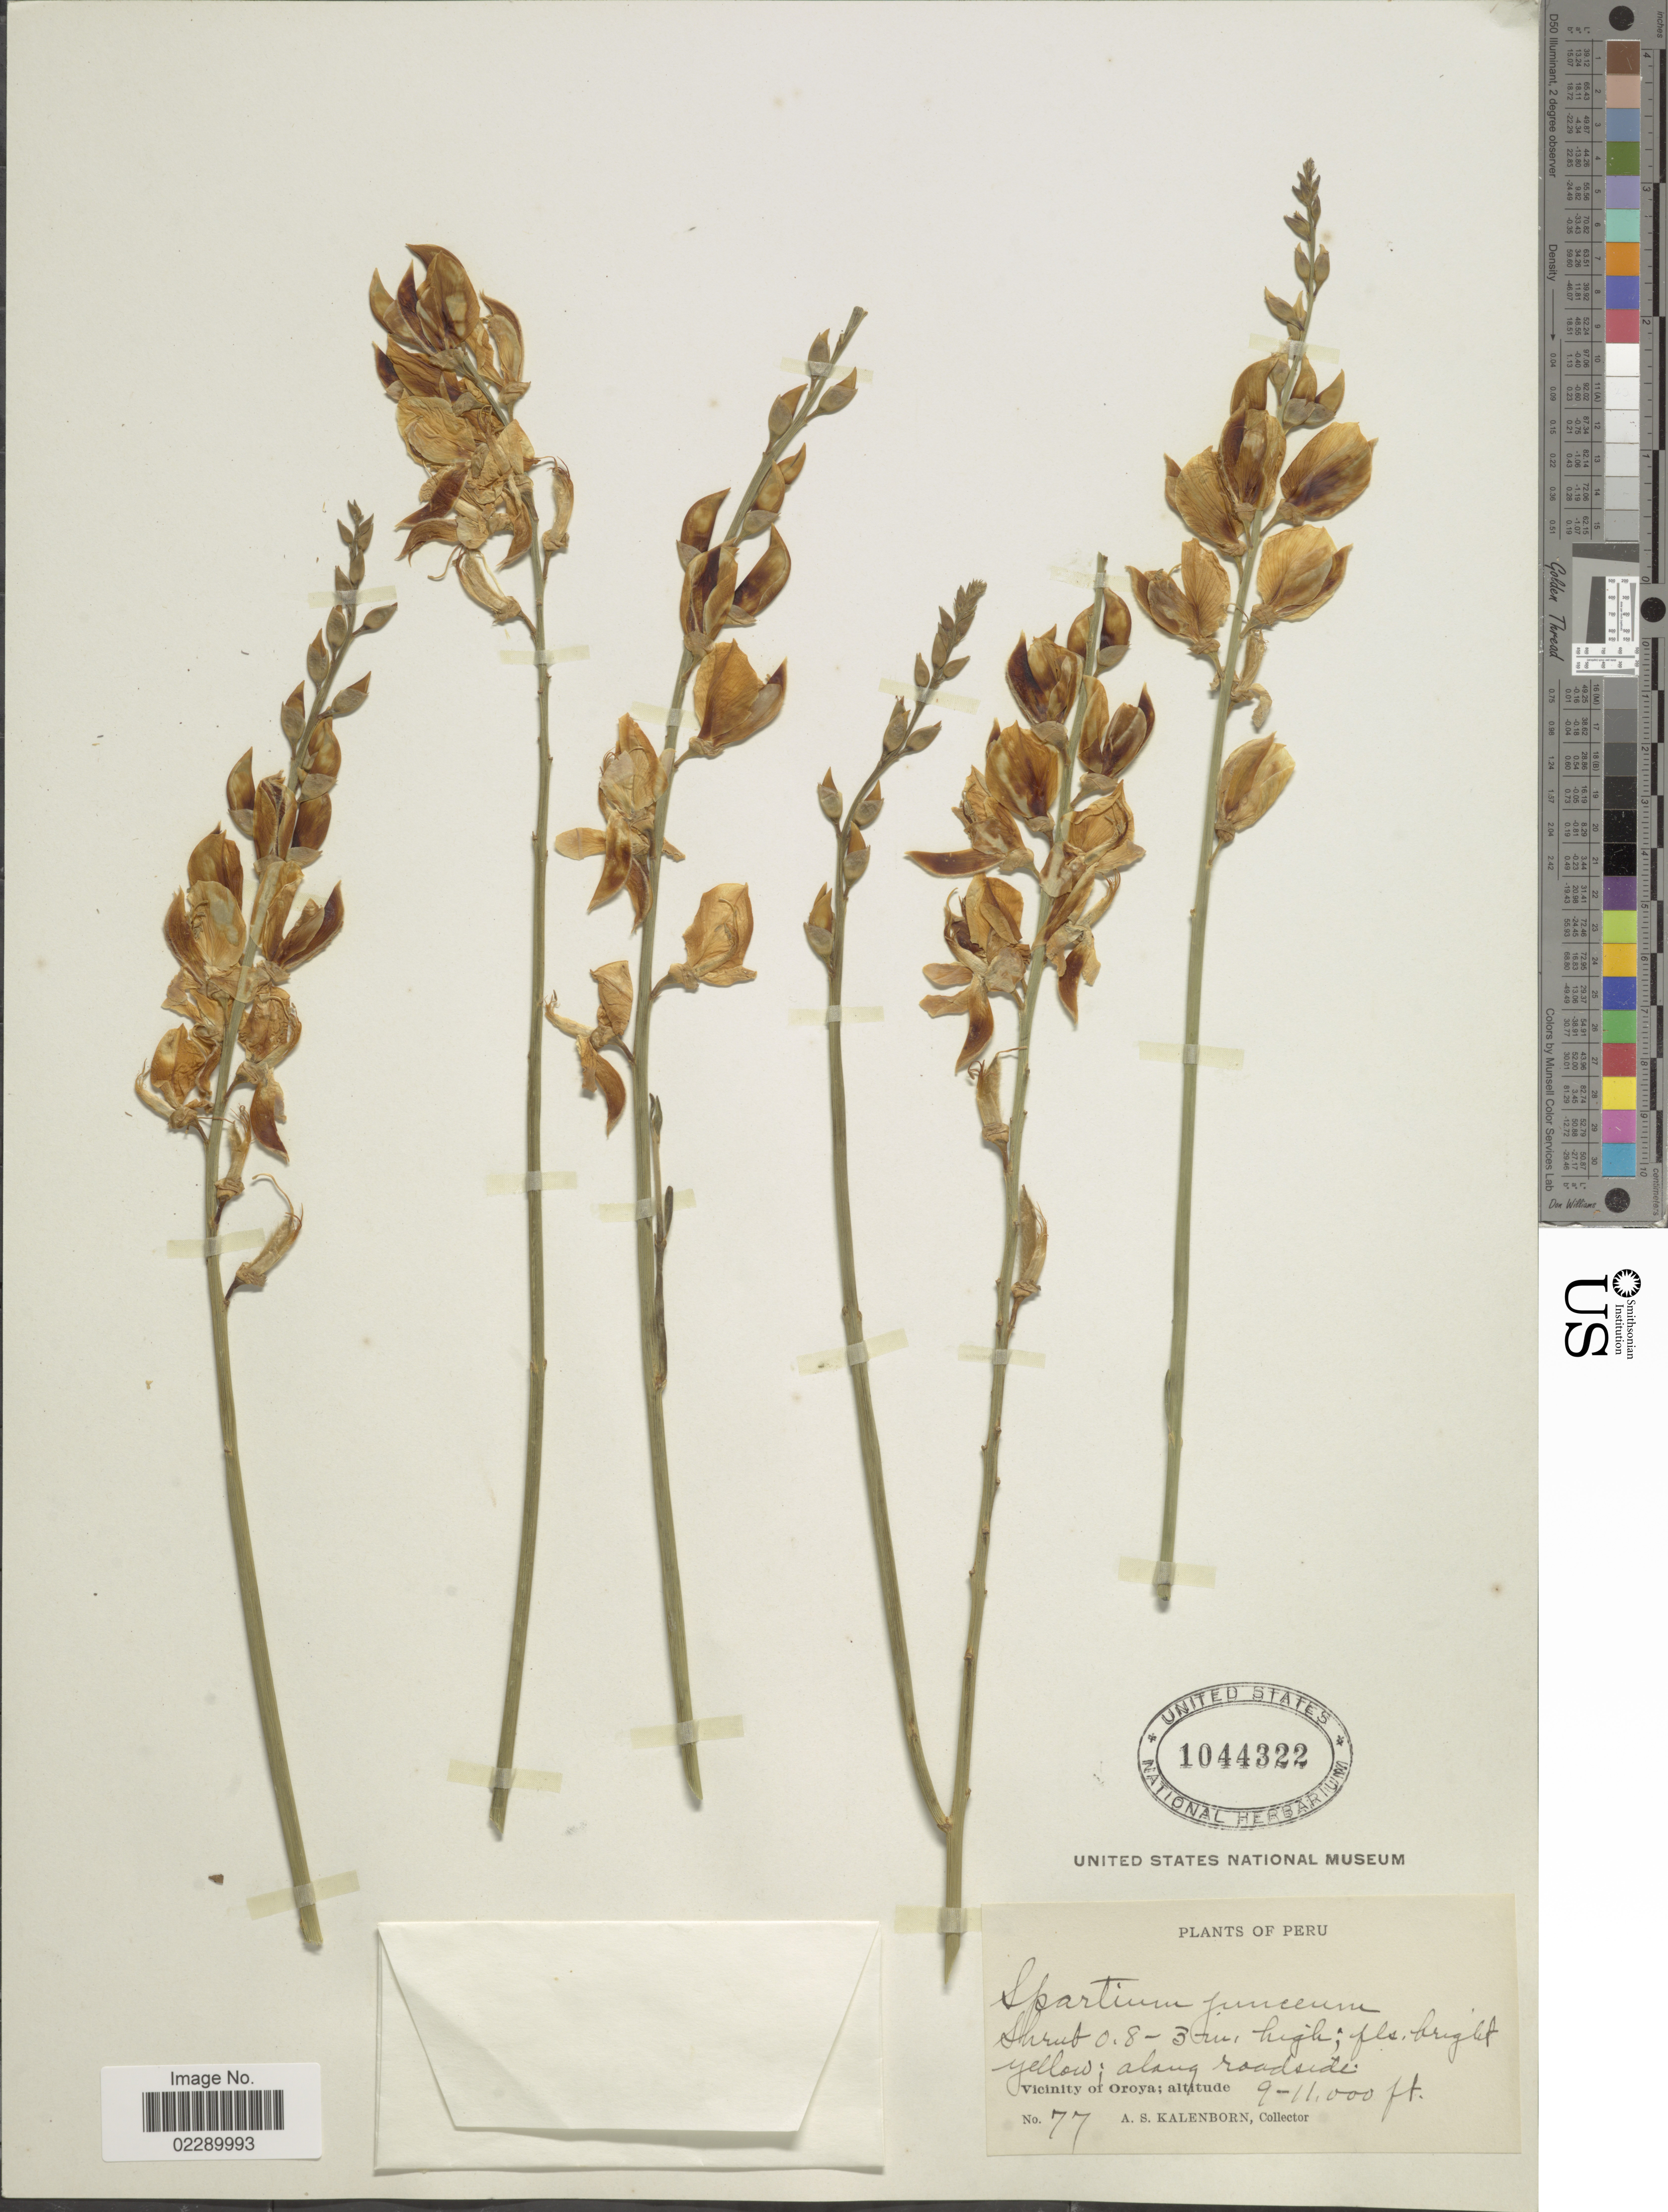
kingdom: Plantae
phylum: Tracheophyta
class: Magnoliopsida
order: Fabales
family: Fabaceae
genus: Spartium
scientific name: Spartium junceum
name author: L.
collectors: A. Kalenborn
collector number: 77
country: Peru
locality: Vicinity of Oroya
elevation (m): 2743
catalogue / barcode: US 1044322